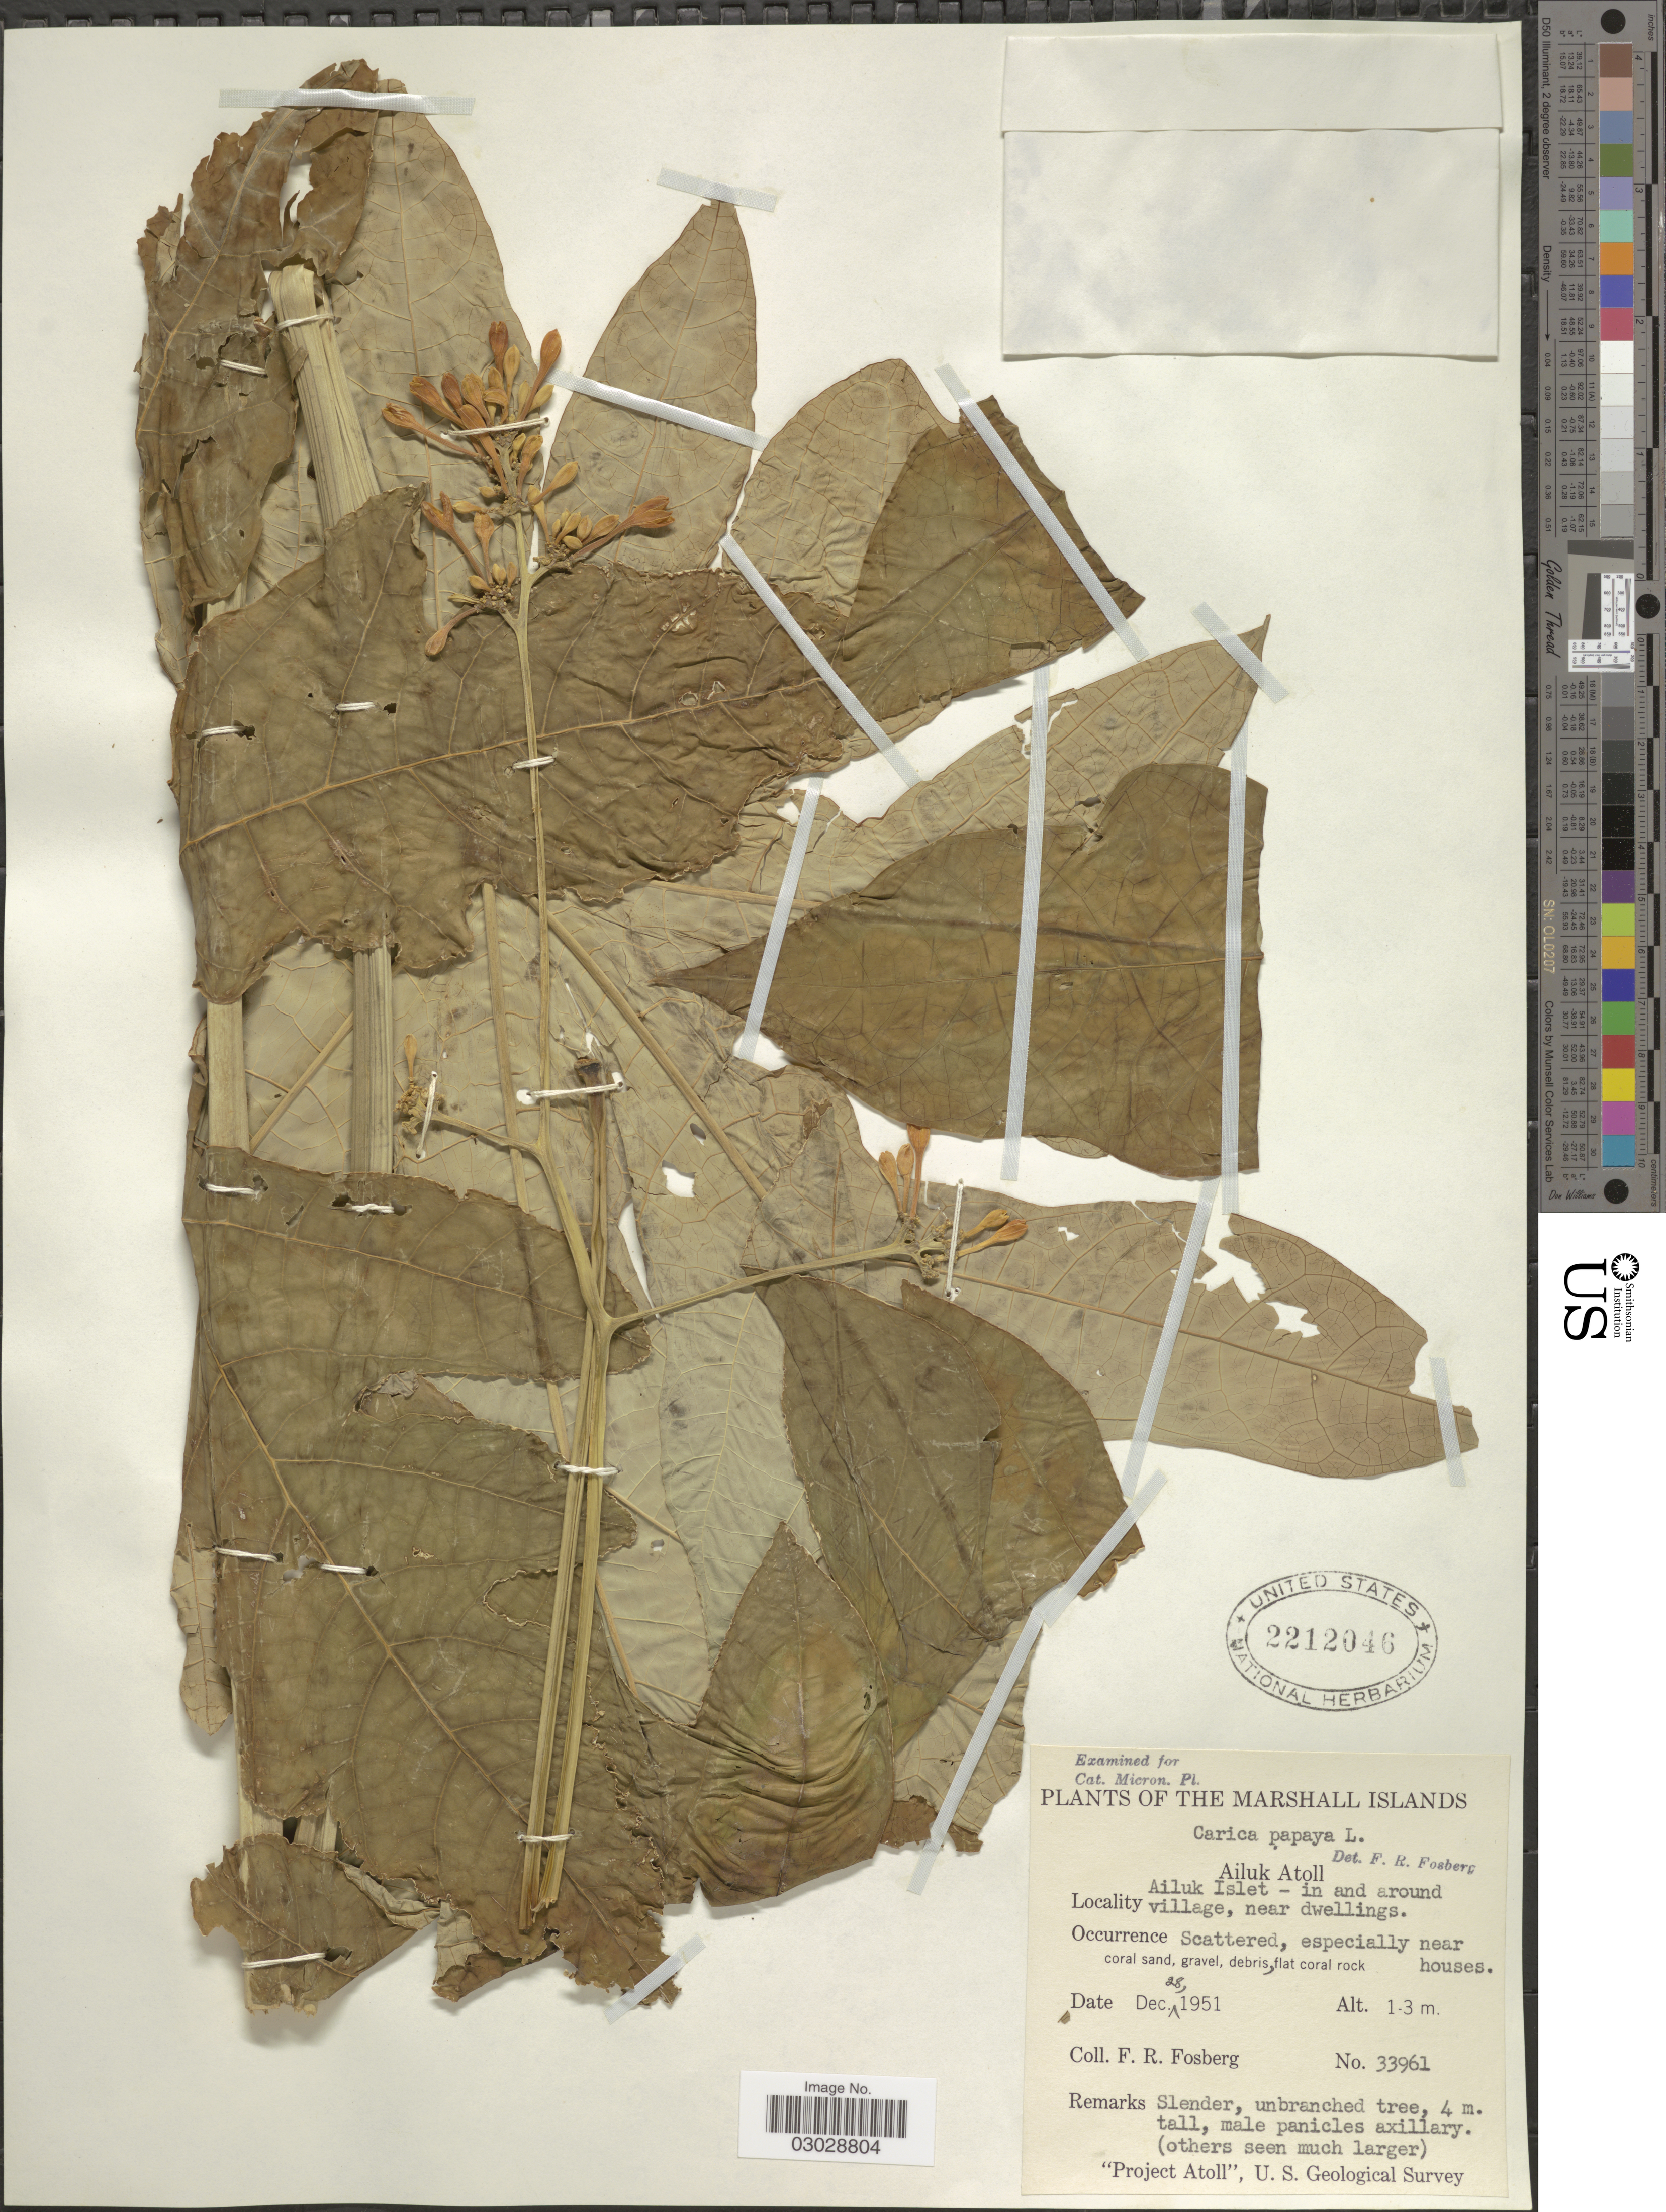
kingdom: Plantae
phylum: Tracheophyta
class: Magnoliopsida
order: Brassicales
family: Caricaceae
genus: Carica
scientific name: Carica papaya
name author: L.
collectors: F. R. Fosberg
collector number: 33961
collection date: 1951-12-28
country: Marshall Islands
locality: Ailuk Atoll. Ailuk Islet - in and around village, near dwellings.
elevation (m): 1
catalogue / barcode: US 2212046